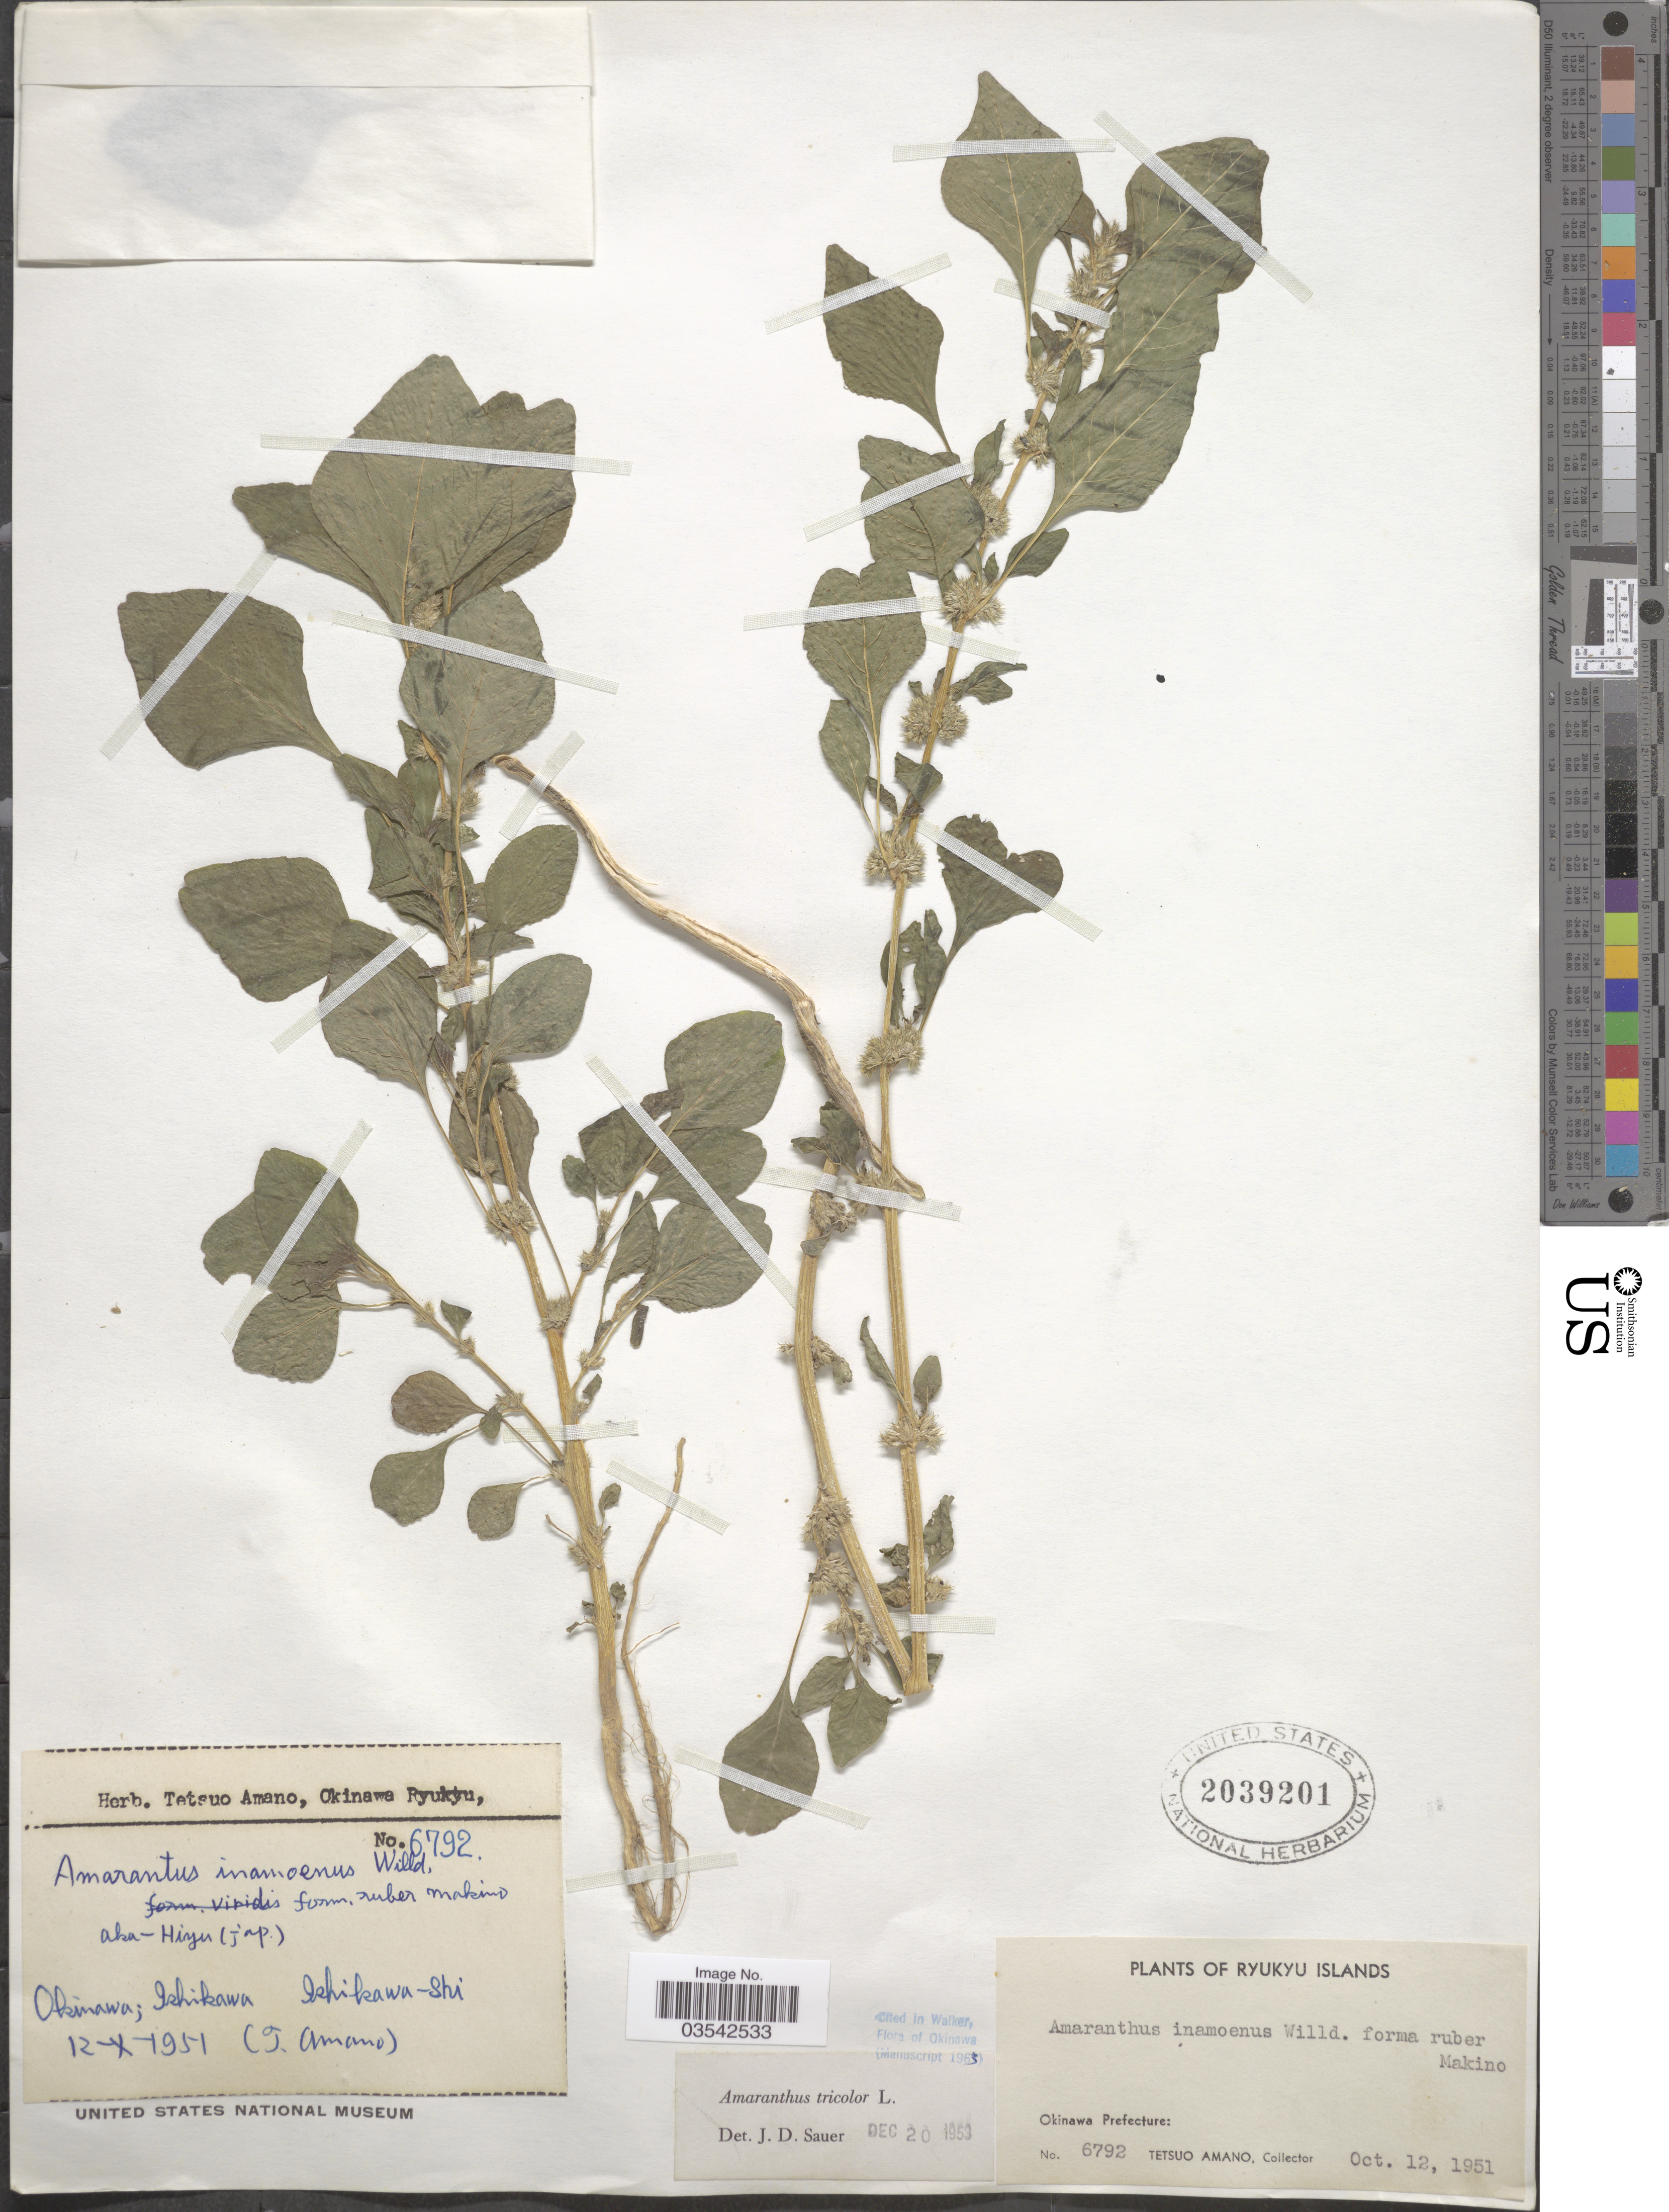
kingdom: Plantae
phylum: Tracheophyta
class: Magnoliopsida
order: Caryophyllales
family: Amaranthaceae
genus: Amaranthus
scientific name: Amaranthus tricolor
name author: L.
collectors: T. Amano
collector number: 6792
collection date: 1951-10-12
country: Japan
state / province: Okinawa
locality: Ryukyu Islands. Okinawa Prefecture. Okinawa; Ishikawa. Ishikawa-Shi.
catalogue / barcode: US 2039201